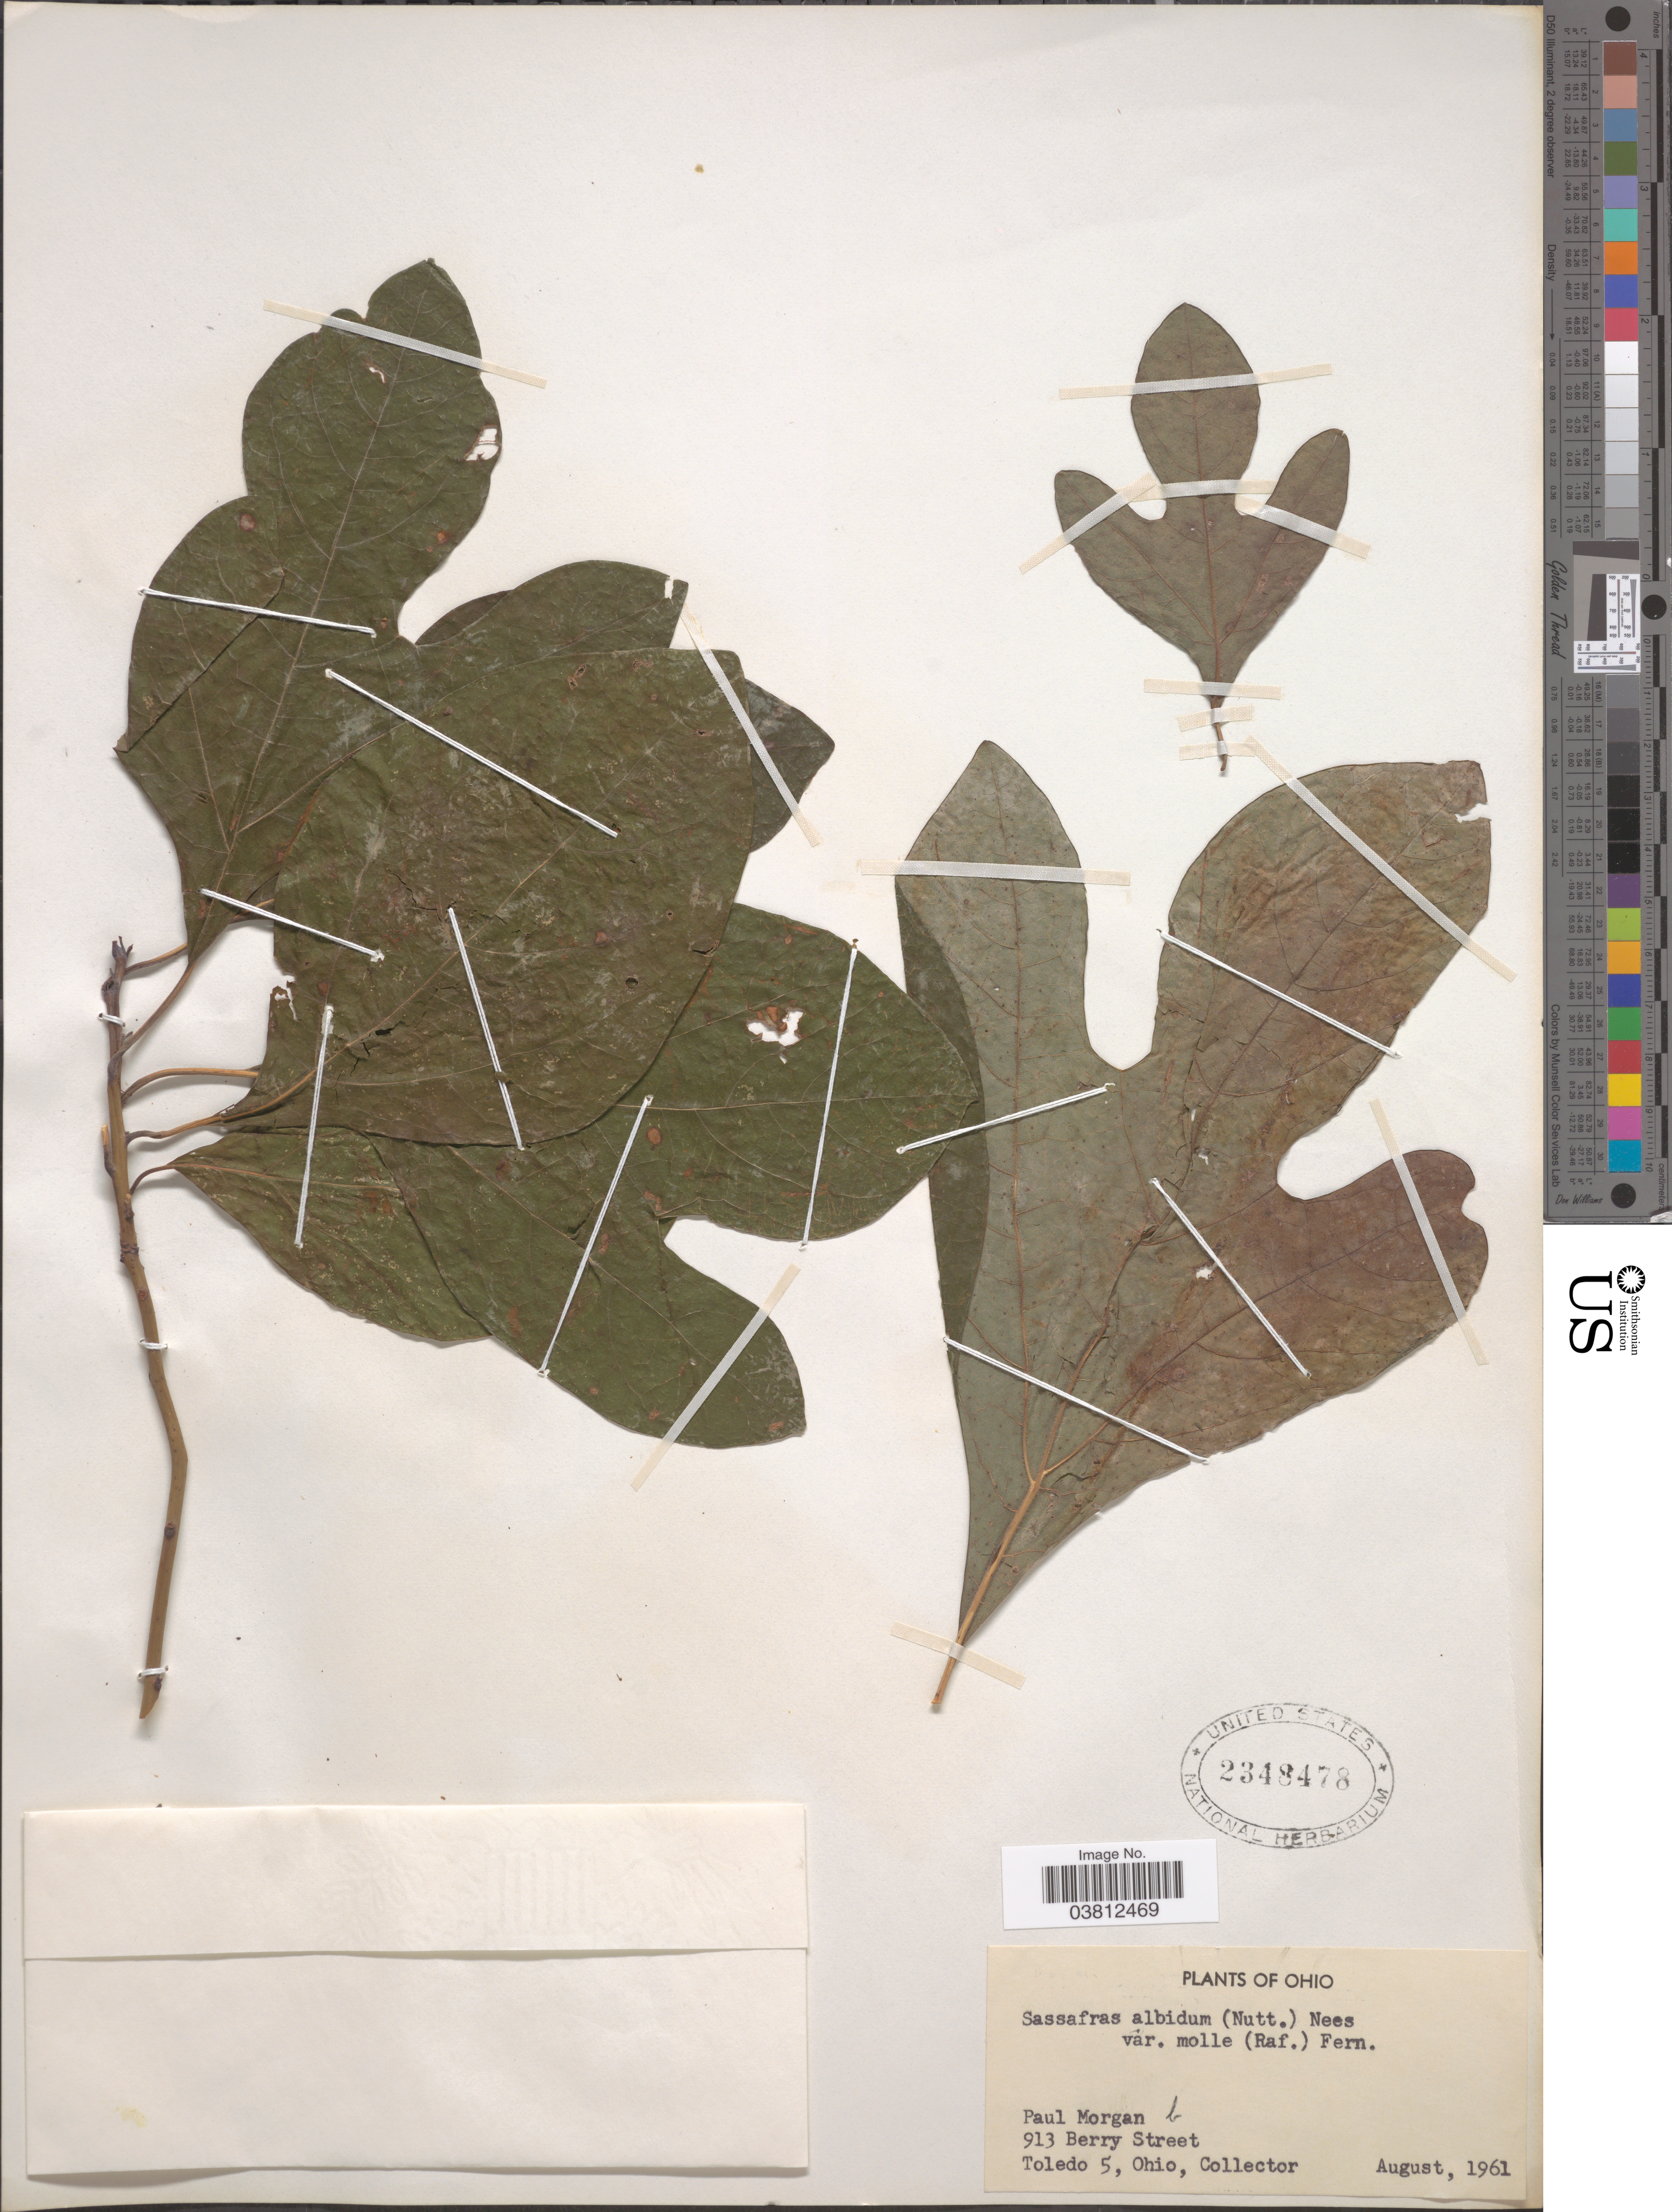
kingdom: Plantae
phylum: Tracheophyta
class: Magnoliopsida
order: Laurales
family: Lauraceae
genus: Sassafras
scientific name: Sassafras albidum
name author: (Nutt.) Nees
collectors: P. Morgan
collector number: b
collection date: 1961-08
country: United States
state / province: Ohio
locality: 913 Berry Street. Toledo 5.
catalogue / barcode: US 2348478